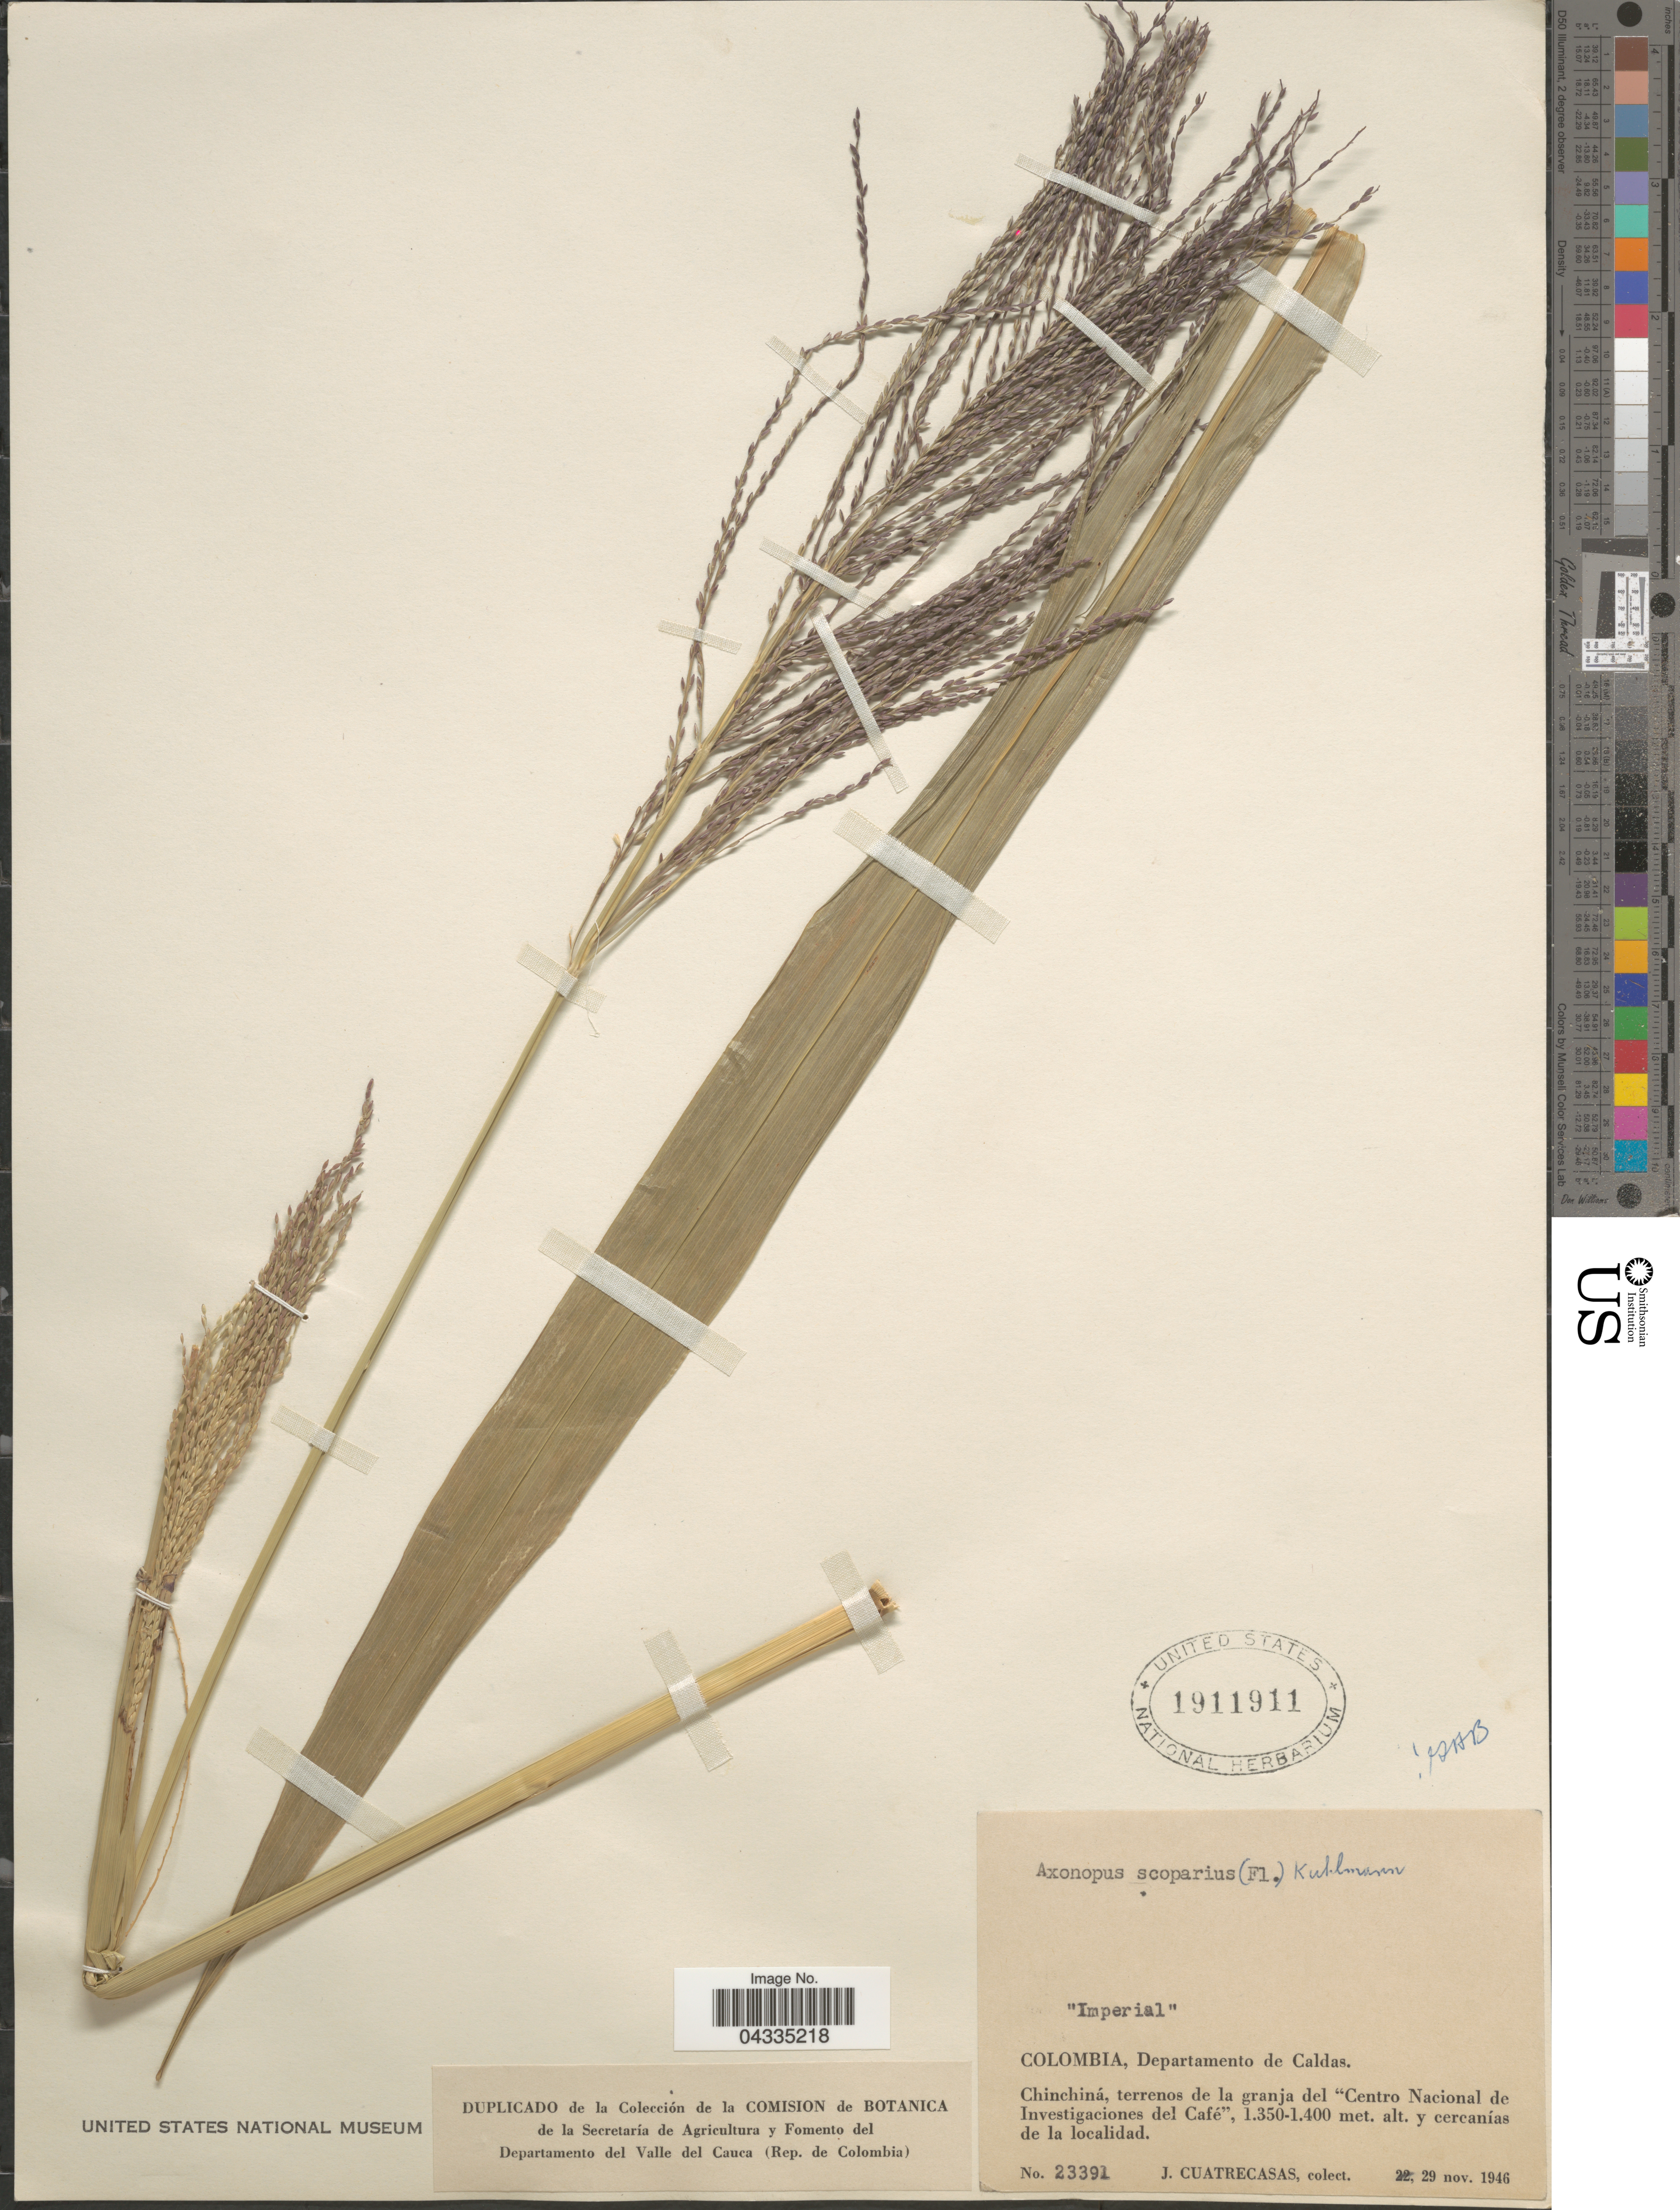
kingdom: Plantae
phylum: Tracheophyta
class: Liliopsida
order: Poales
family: Poaceae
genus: Axonopus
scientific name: Axonopus scoparius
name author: (Flüggé) Kuhlm.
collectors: J. Cuatrecasas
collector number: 23391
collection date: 1946-11-29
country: Colombia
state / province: Caldas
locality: Departamento de Caldas. Chinchiná, terrenos de la granja del "Centro Nacional de Investigaciones del Café".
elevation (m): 1350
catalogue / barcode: US 1911911